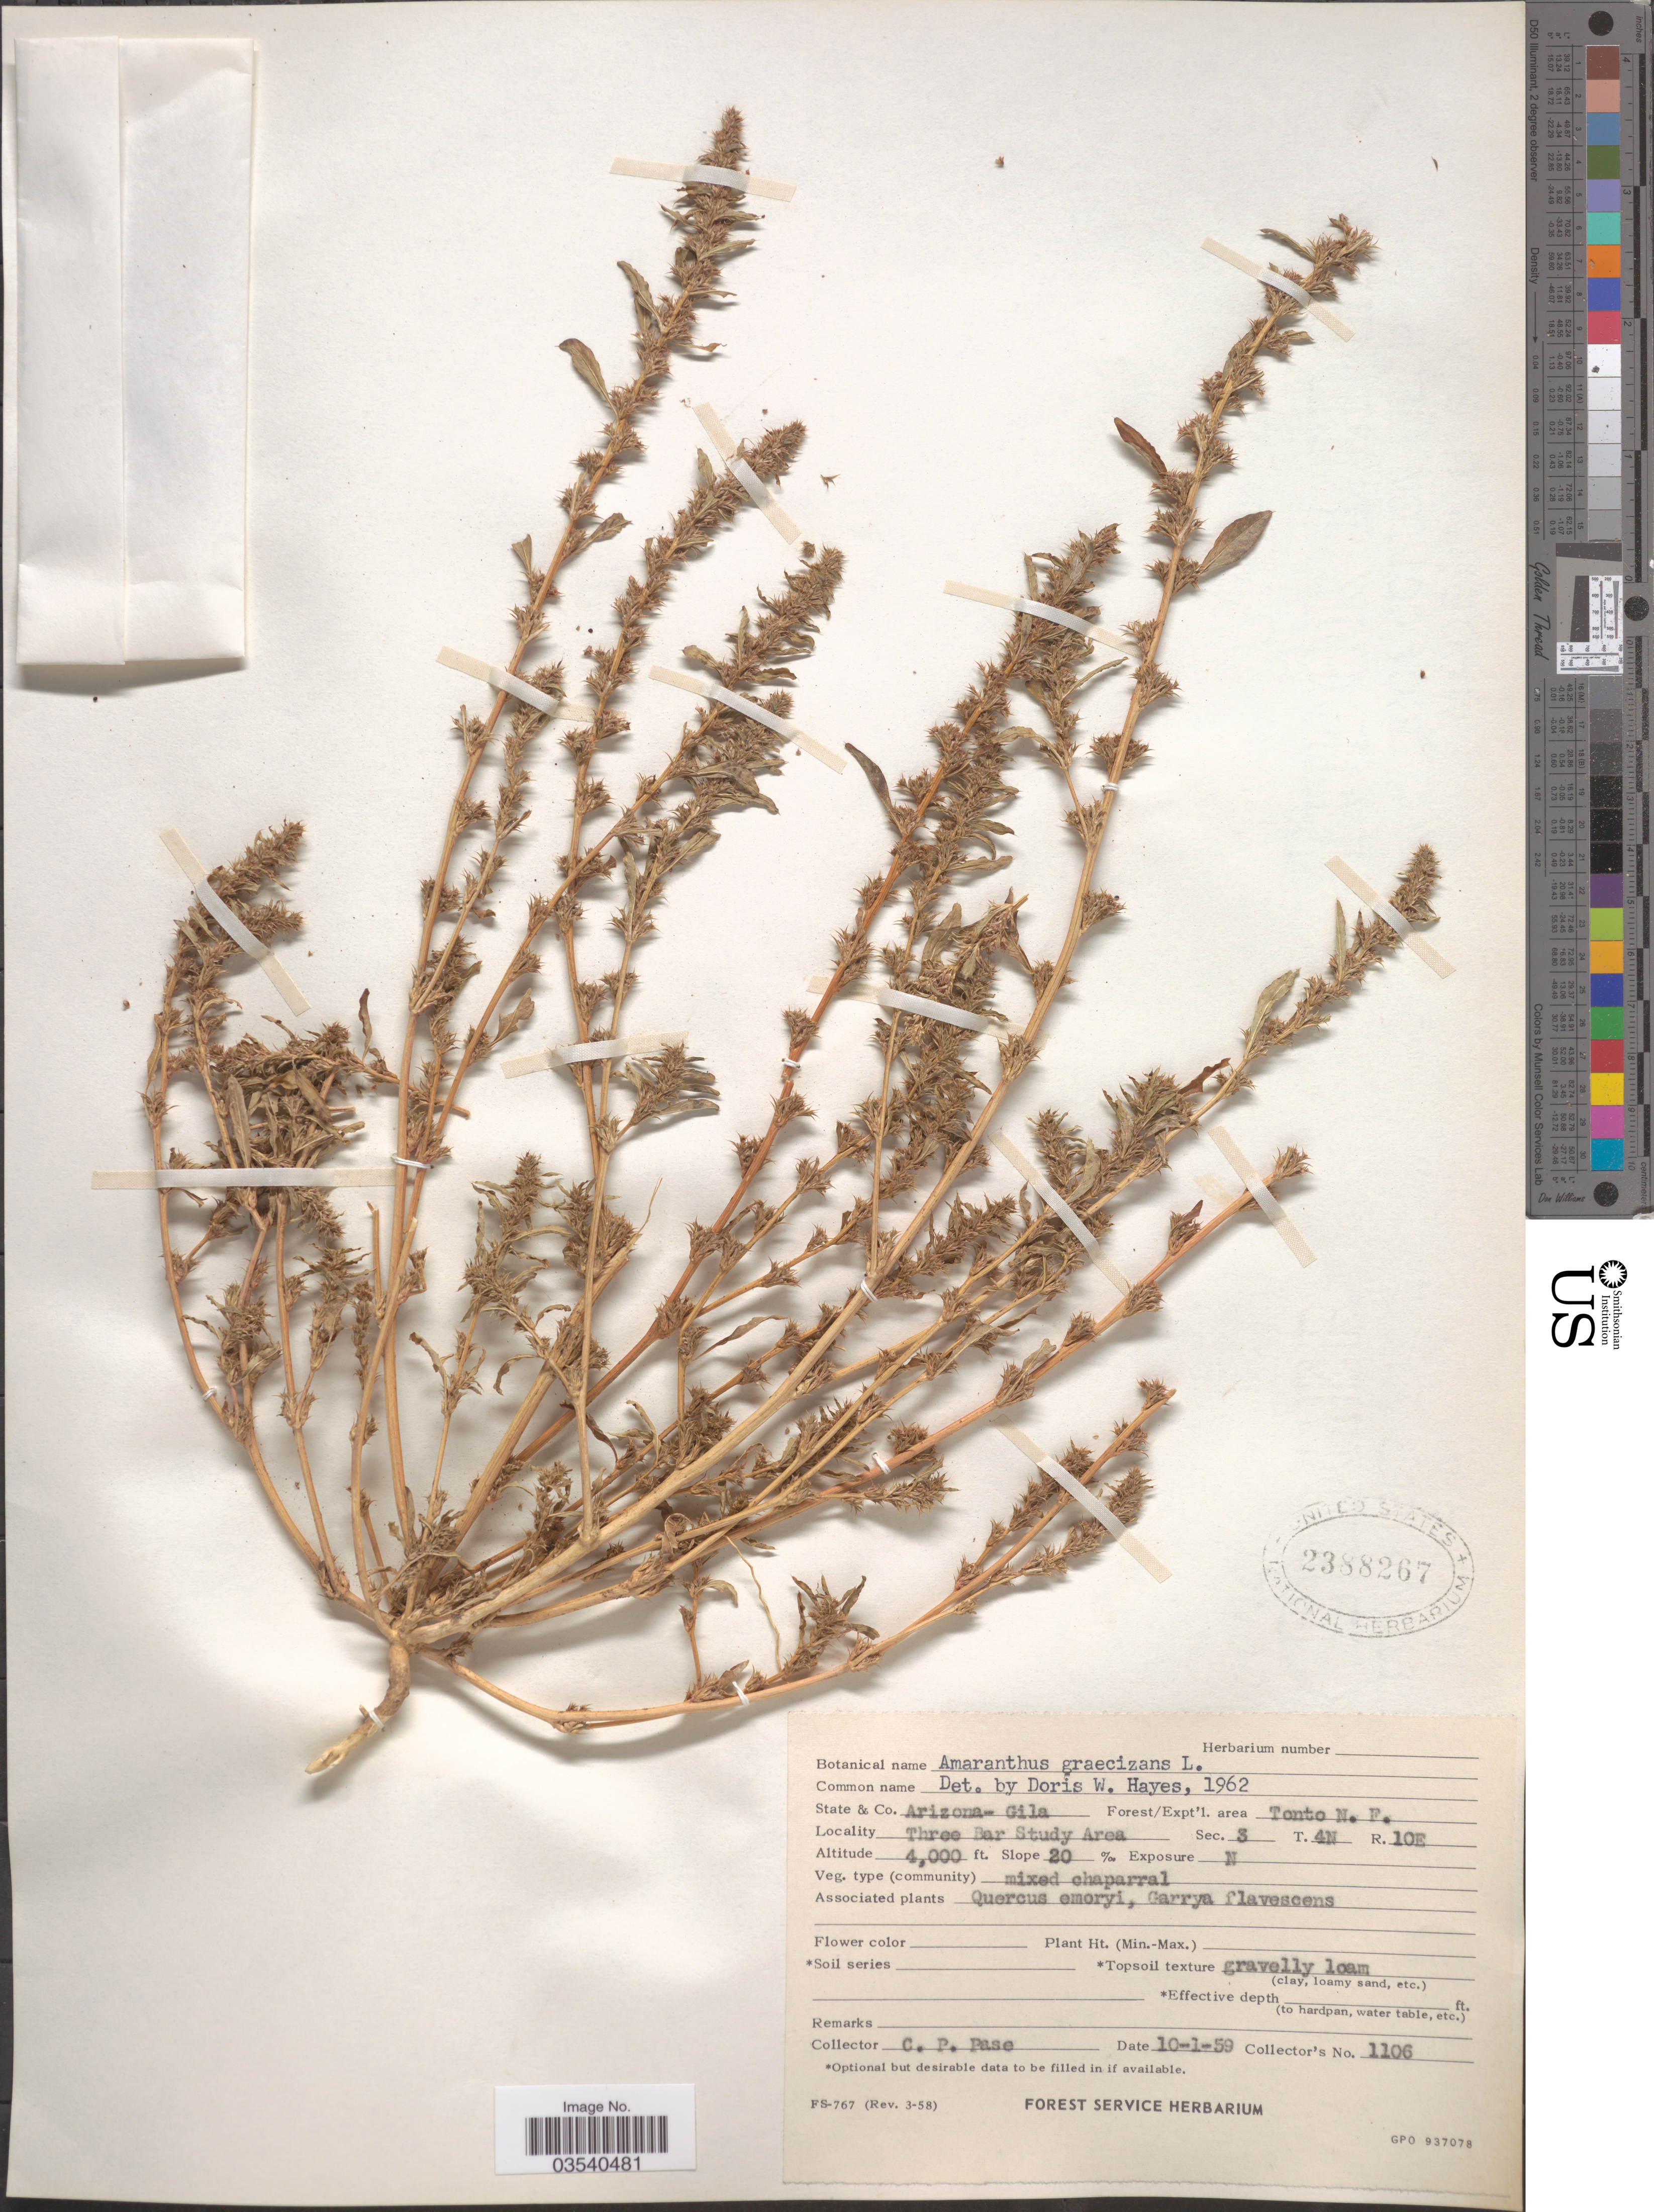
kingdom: Plantae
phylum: Tracheophyta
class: Magnoliopsida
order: Caryophyllales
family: Amaranthaceae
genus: Amaranthus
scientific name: Amaranthus graecizans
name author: L.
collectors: C. P. Pase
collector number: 1106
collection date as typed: Transcribed d/m/y: 1/10/59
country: United States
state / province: Arizona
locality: Co. Gila. Forest/Expt'l. area Tonto N. F. Three Bar Study Area. Sec. 3 T. 4N R. 10E.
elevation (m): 1219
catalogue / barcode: US 2388267